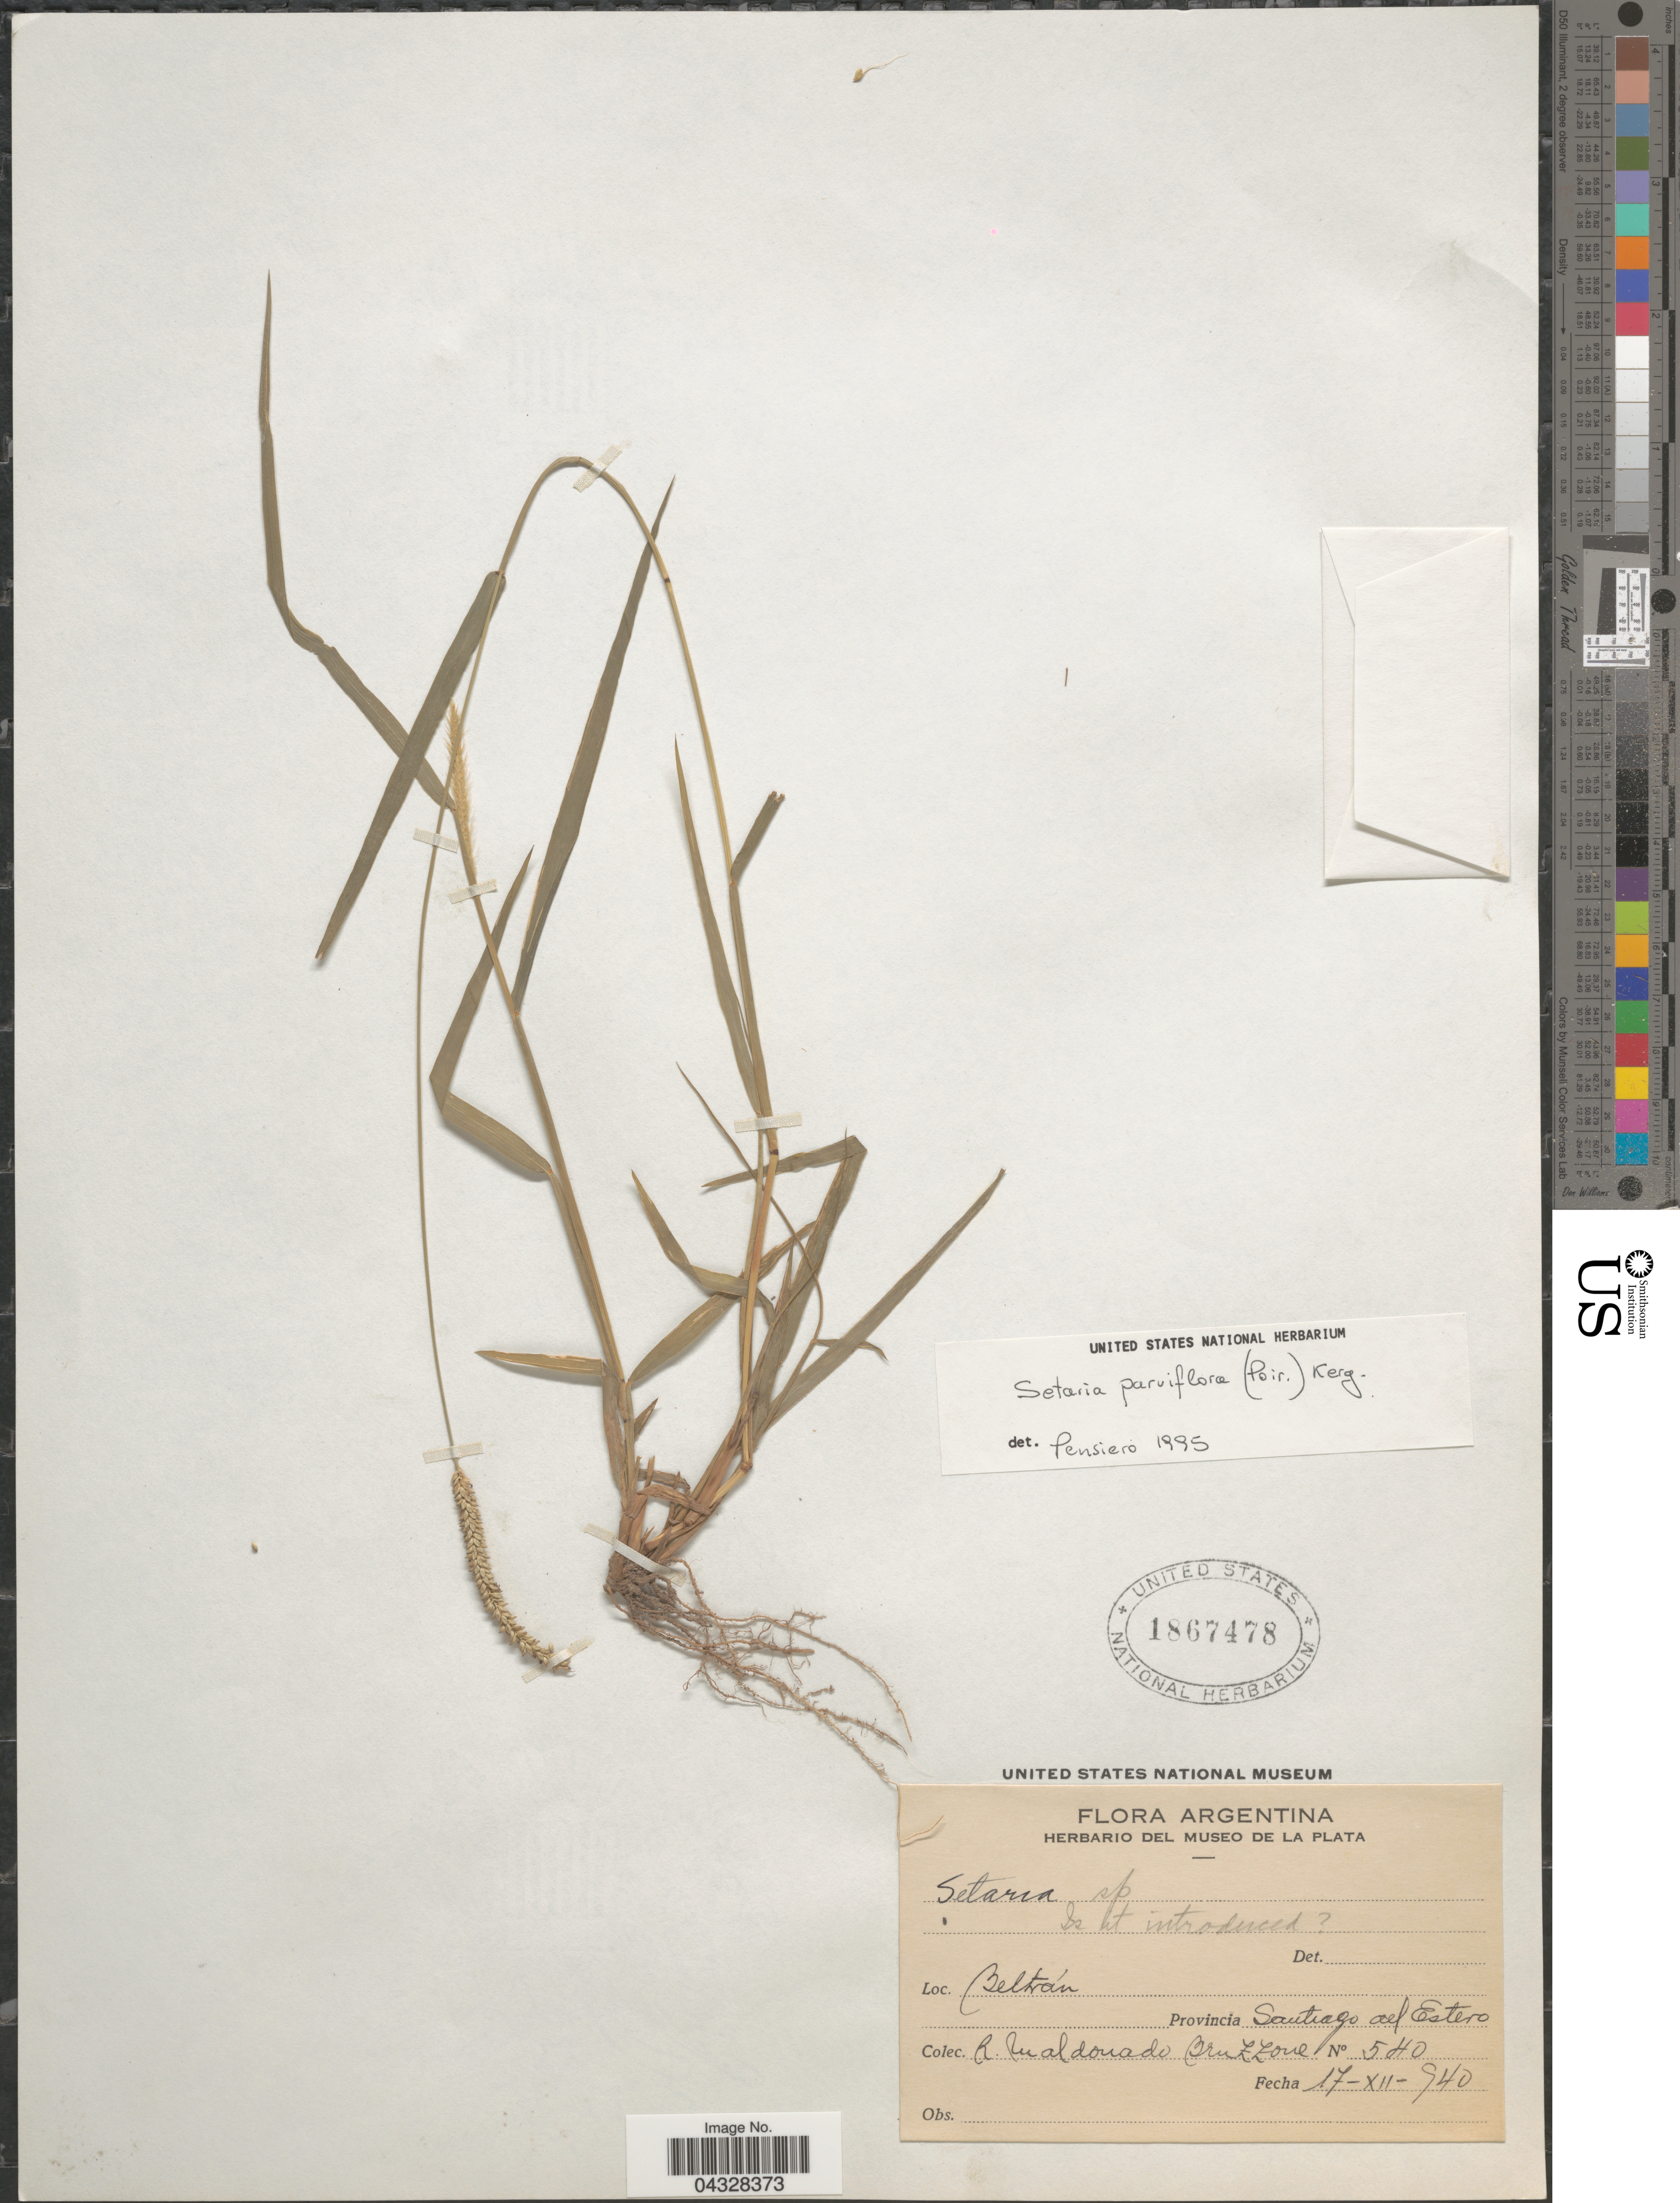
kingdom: Plantae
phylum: Tracheophyta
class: Liliopsida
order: Poales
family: Poaceae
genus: Setaria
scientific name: Setaria parviflora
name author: (Poir.) Kerguélen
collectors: R. Bruzzone Maldonado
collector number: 540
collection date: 1940-12-17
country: Argentina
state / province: Santiago del Estero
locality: Beltrán.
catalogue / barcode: US 1867478